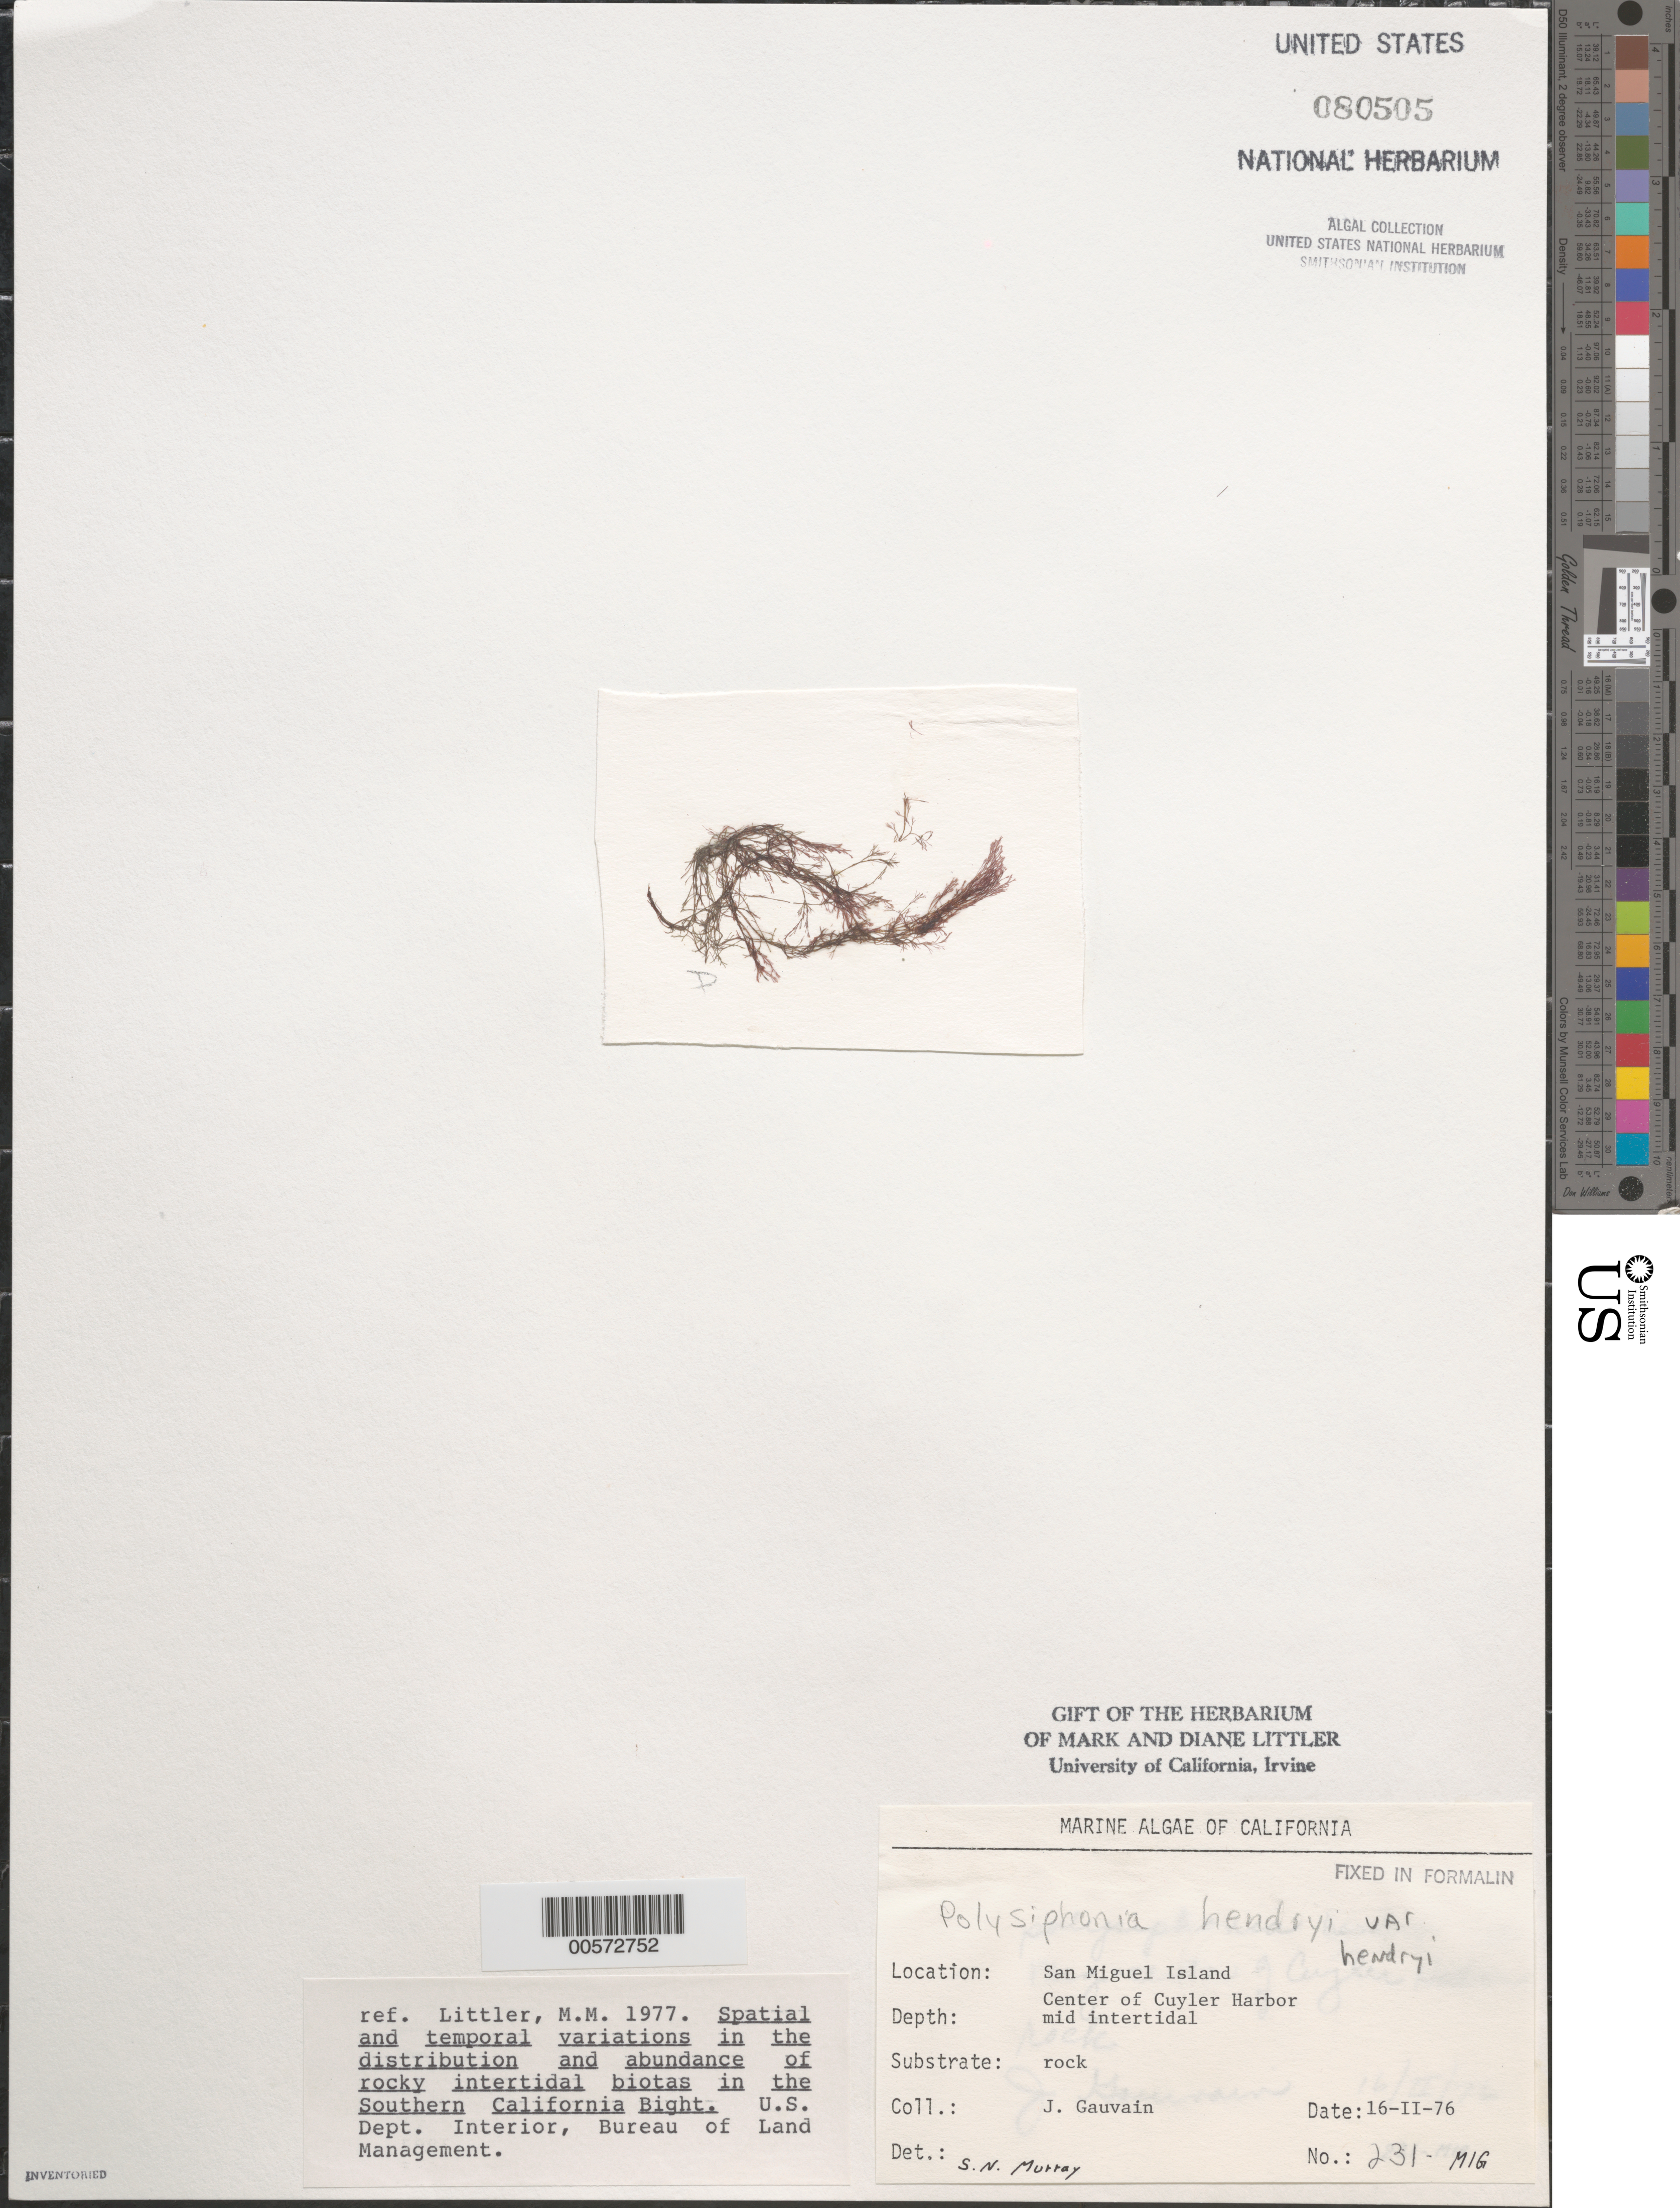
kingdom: Plantae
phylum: Rhodophyta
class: Florideophyceae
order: Ceramiales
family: Rhodomelaceae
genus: Vertebrata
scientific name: Vertebrata hendryi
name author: (N.L. Gardner) Savoie & G.W. Saunders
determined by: Algae name updating Project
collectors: J. Gauvain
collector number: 231-mig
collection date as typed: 16 Feb 1976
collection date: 1976-02-16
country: United States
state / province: California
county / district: Santa Barbara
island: San Miguel Island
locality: Cuyler Harbor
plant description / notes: BLM-SOCALBIGHT Rocky Intertidal Survey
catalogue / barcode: US 80505